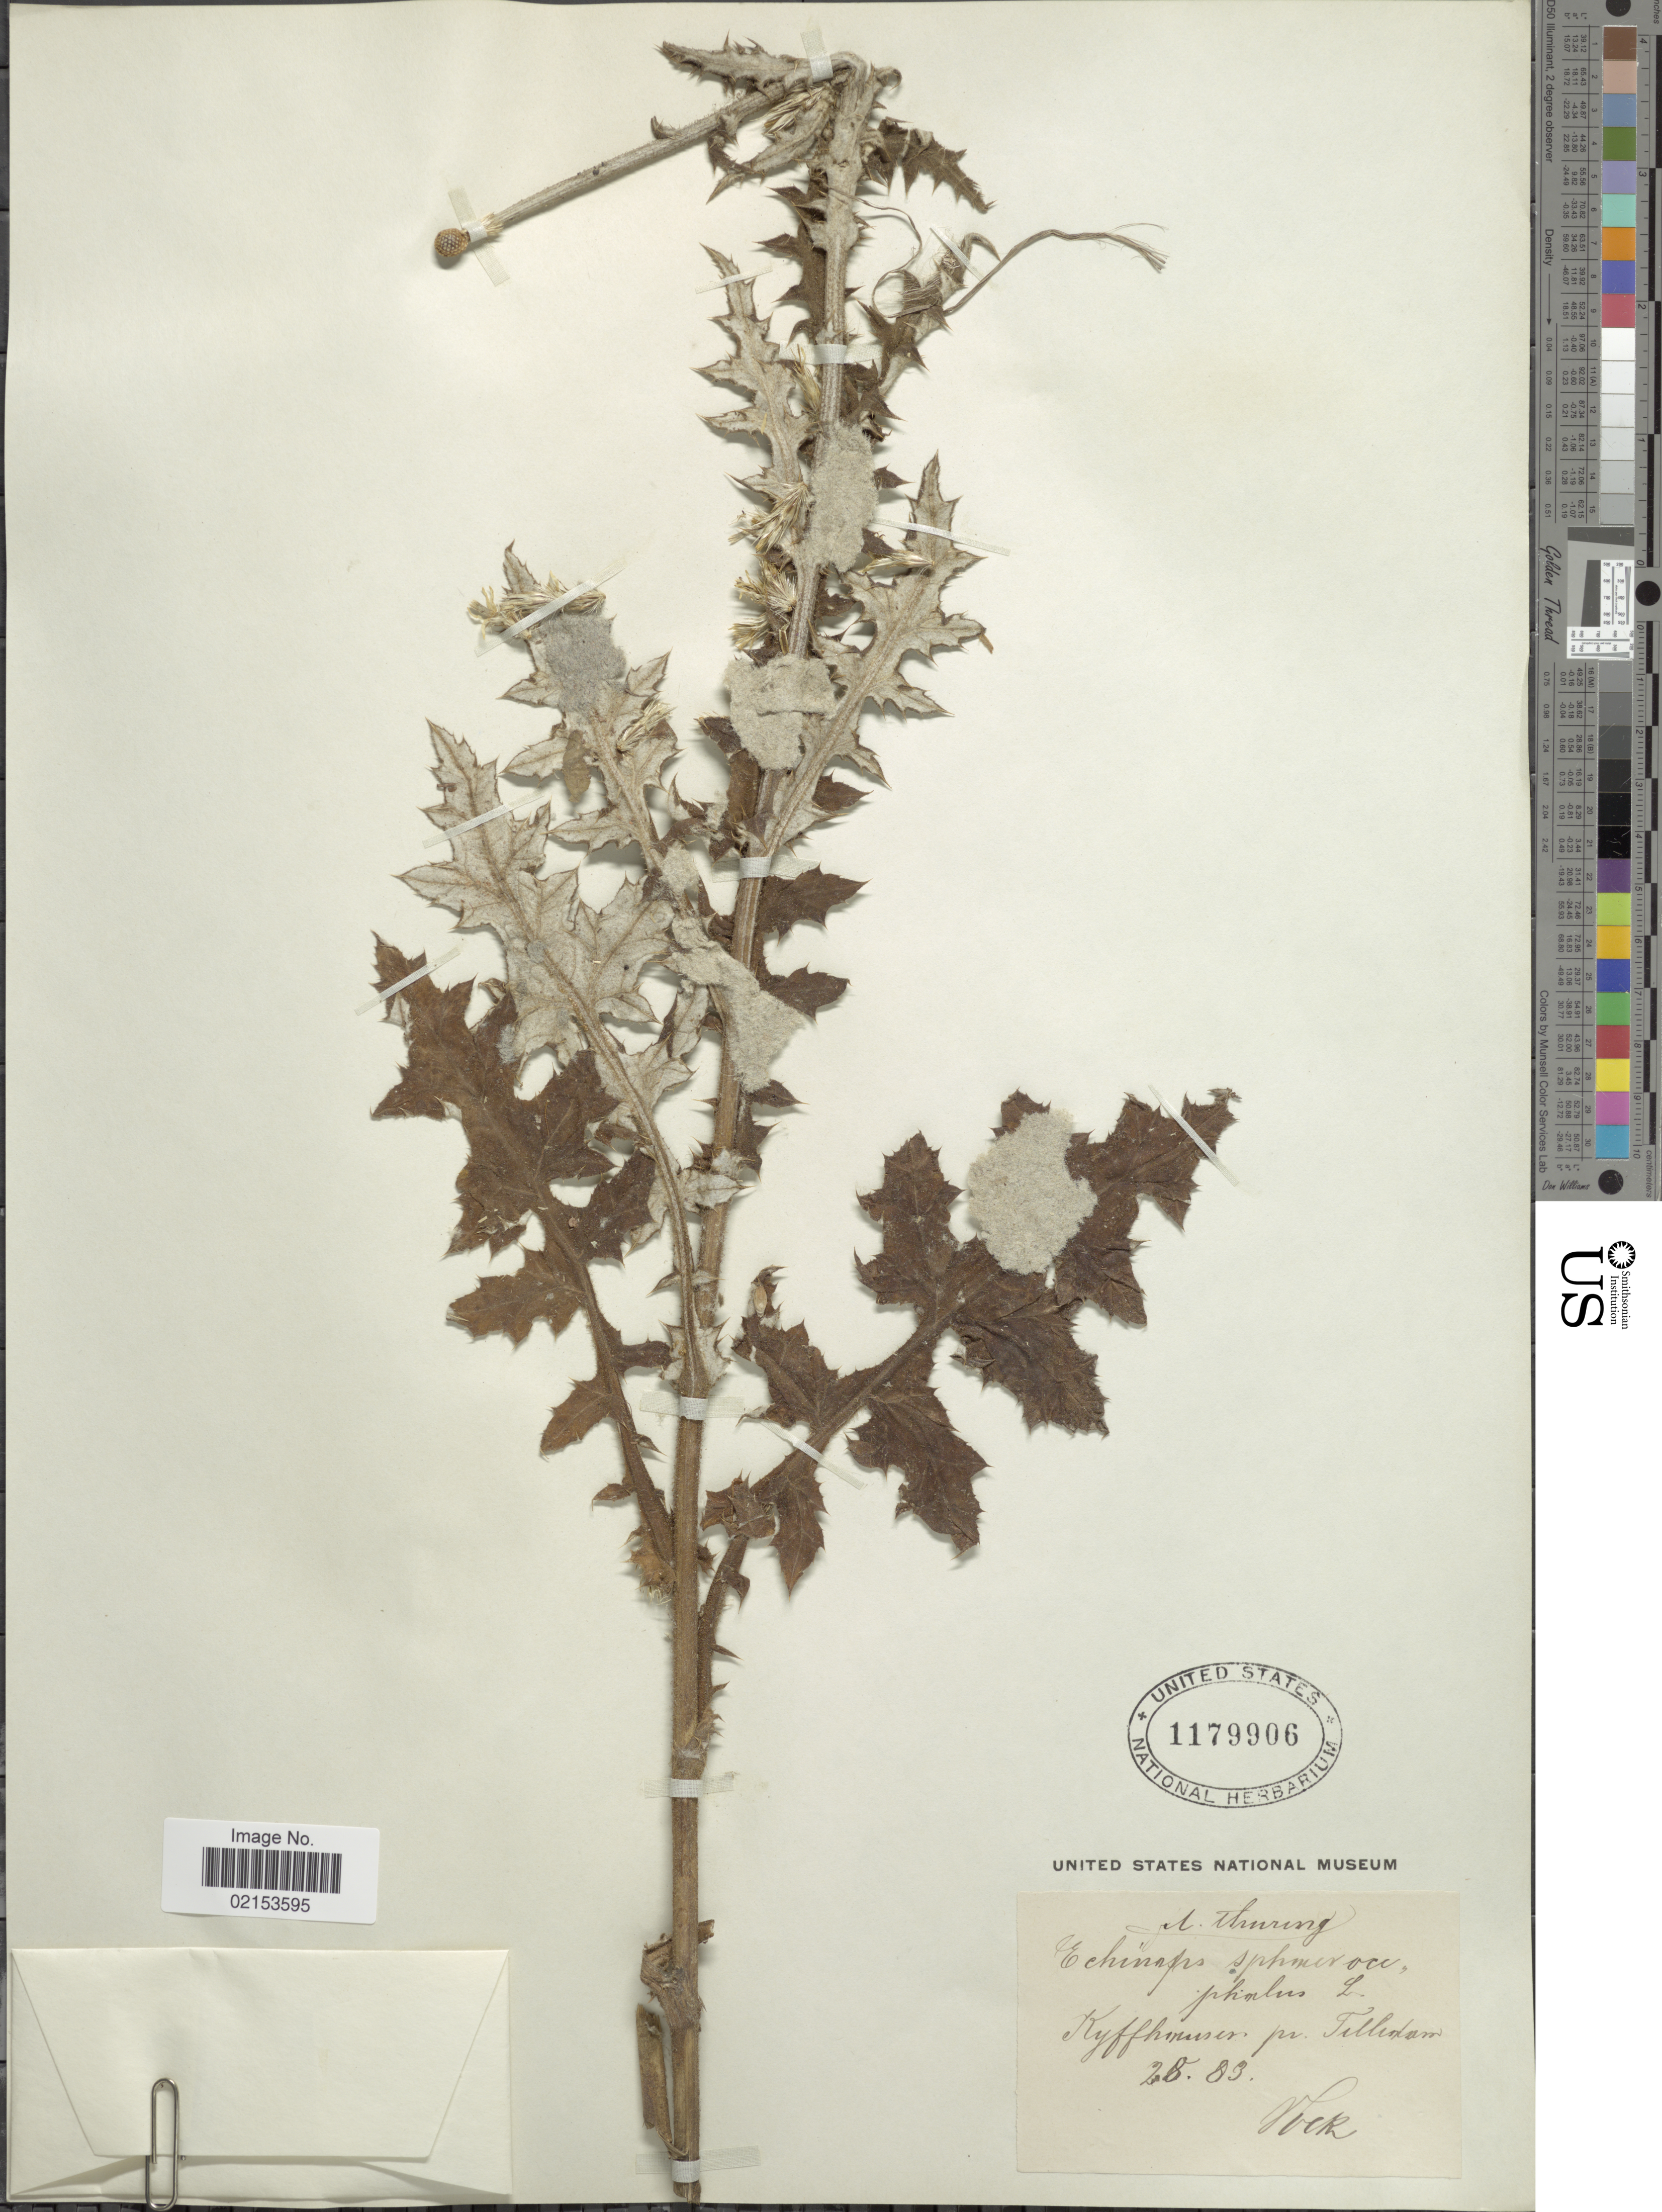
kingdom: Plantae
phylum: Tracheophyta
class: Magnoliopsida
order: Asterales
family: Asteraceae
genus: Echinops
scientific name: Echinops sphaerocephalus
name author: L.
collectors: -. Vocke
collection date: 1883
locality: Thuring. Kyffhmeissen pr. Tilledam [interpreted]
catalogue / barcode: US 1179906